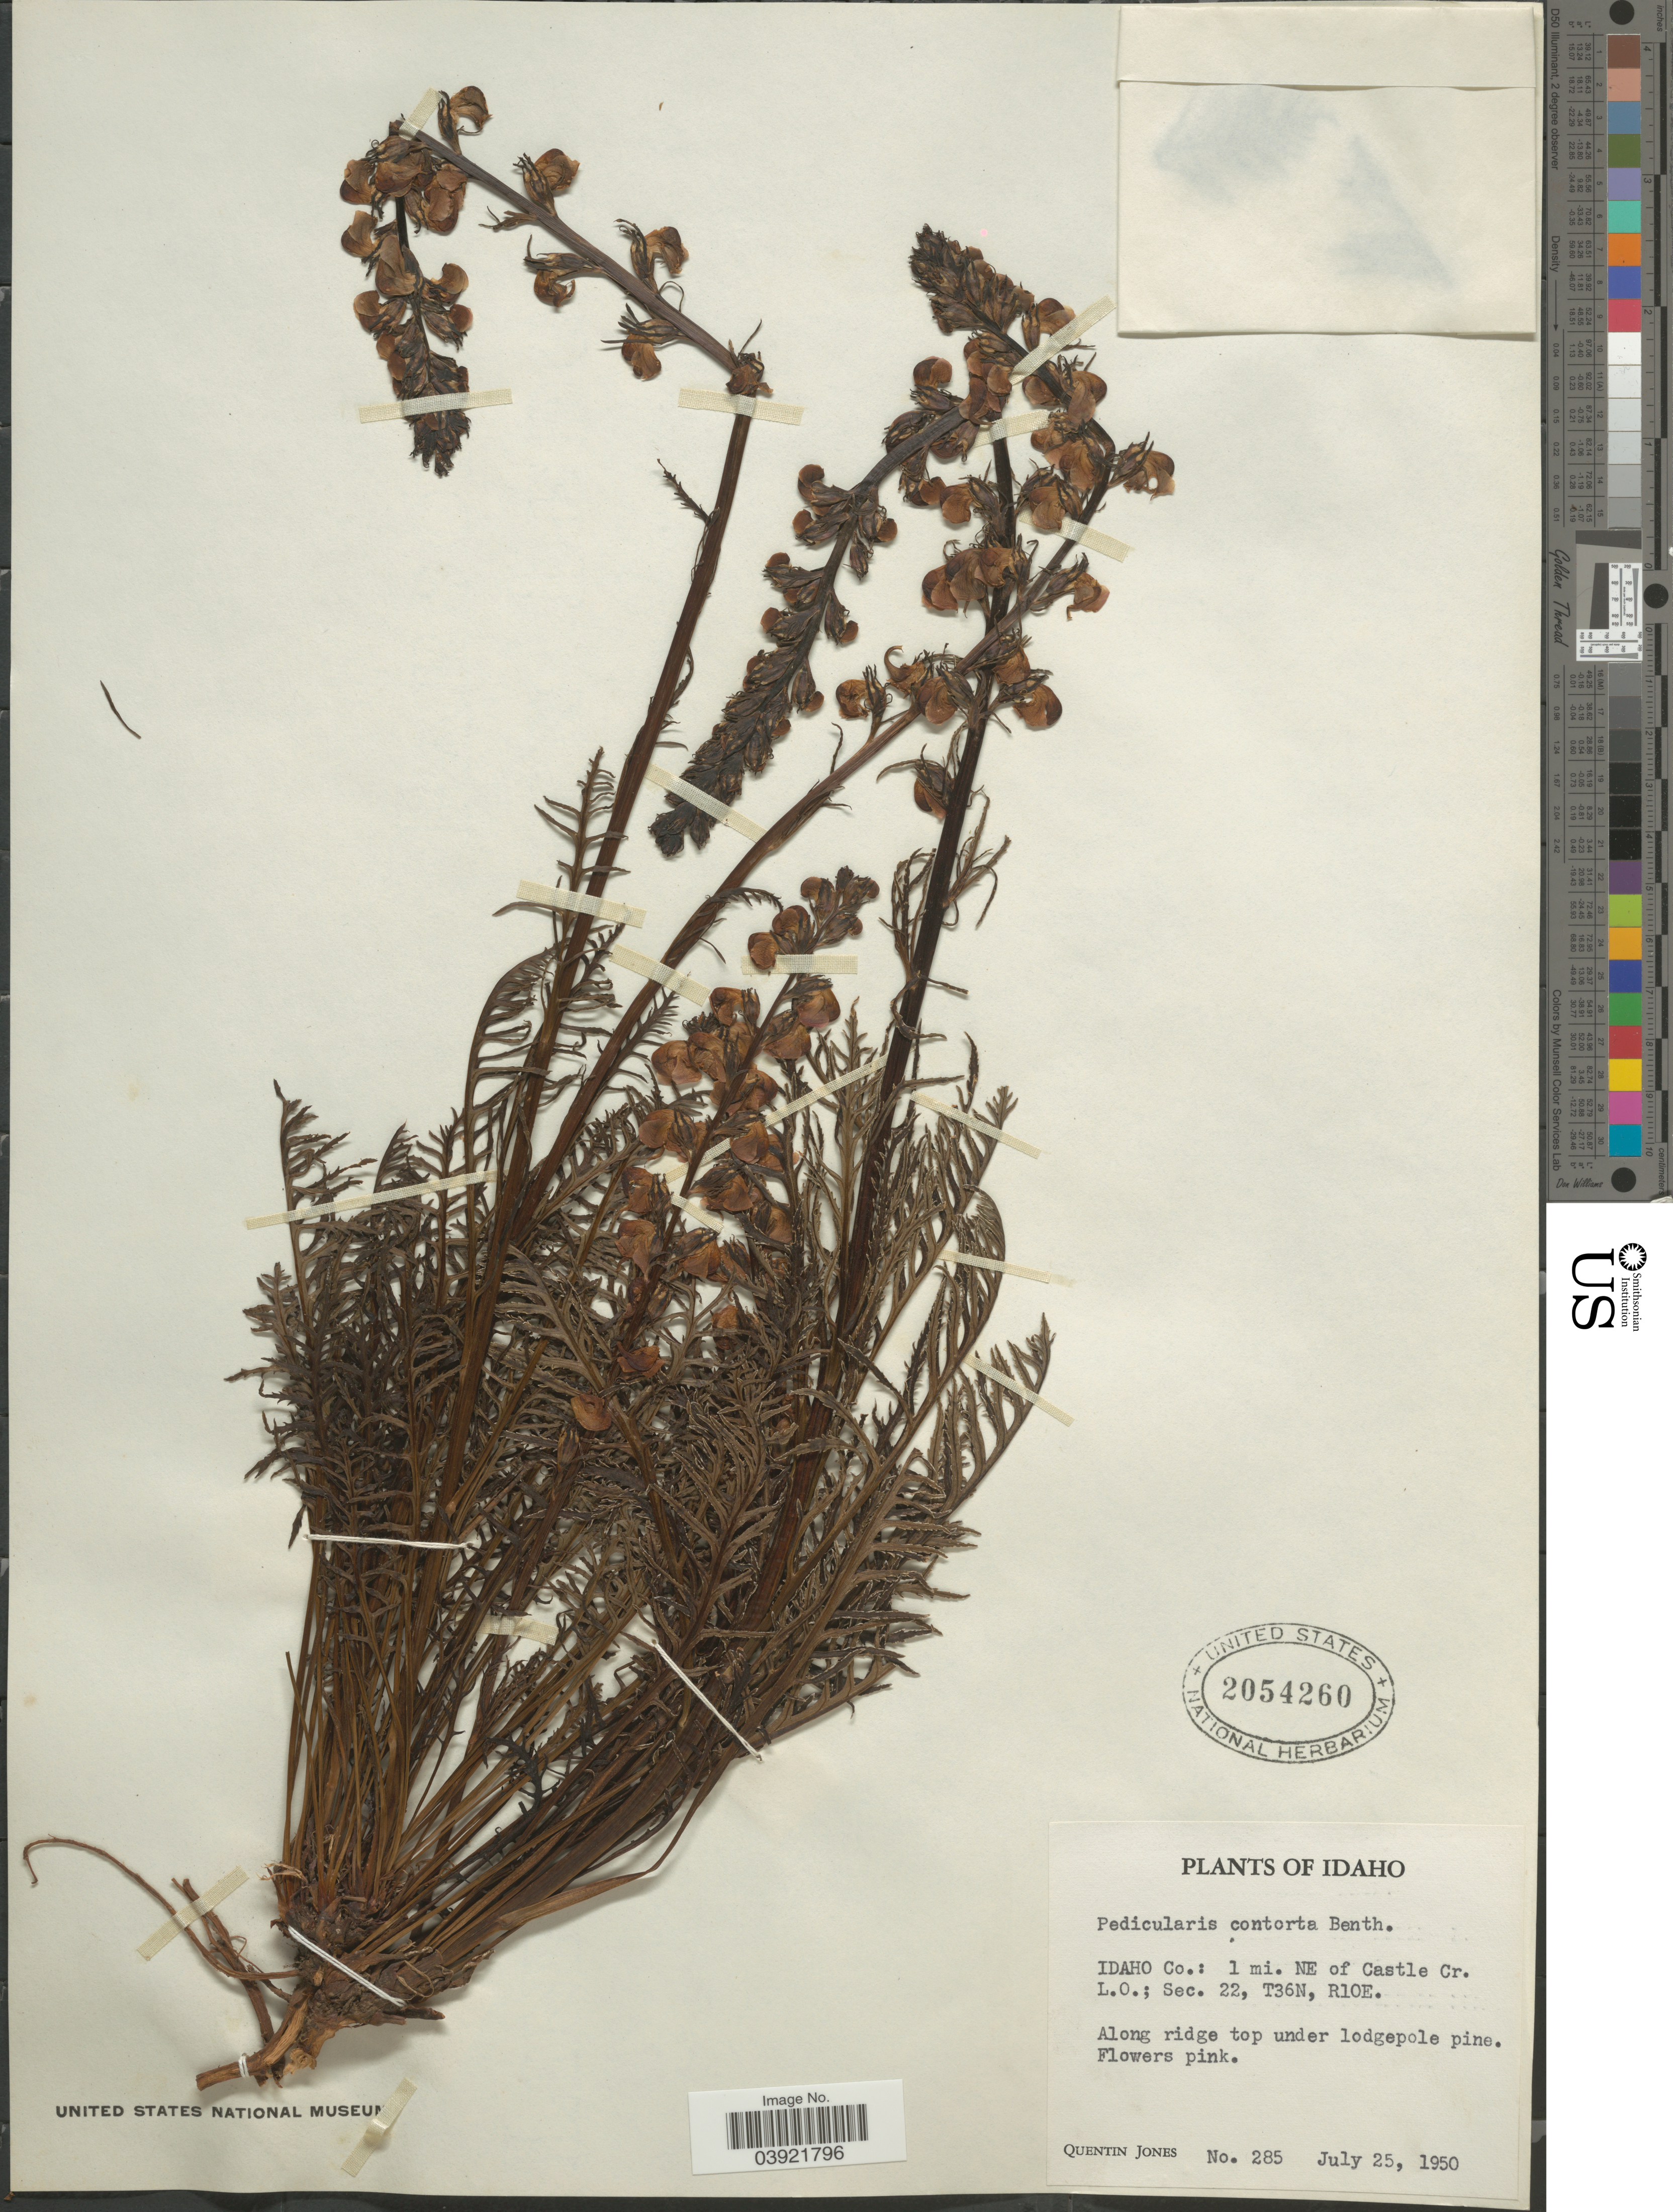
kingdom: Plantae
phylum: Tracheophyta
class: Magnoliopsida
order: Lamiales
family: Orobanchaceae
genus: Pedicularis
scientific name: Pedicularis contorta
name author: Benth.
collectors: Q. Jones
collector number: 285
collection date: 1950-07-25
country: United States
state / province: Idaho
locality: Idaho Co.: 1 mi. NE of Castle Cr. L.O.; Sec. 22, T36N, R10E.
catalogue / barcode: US 2054260